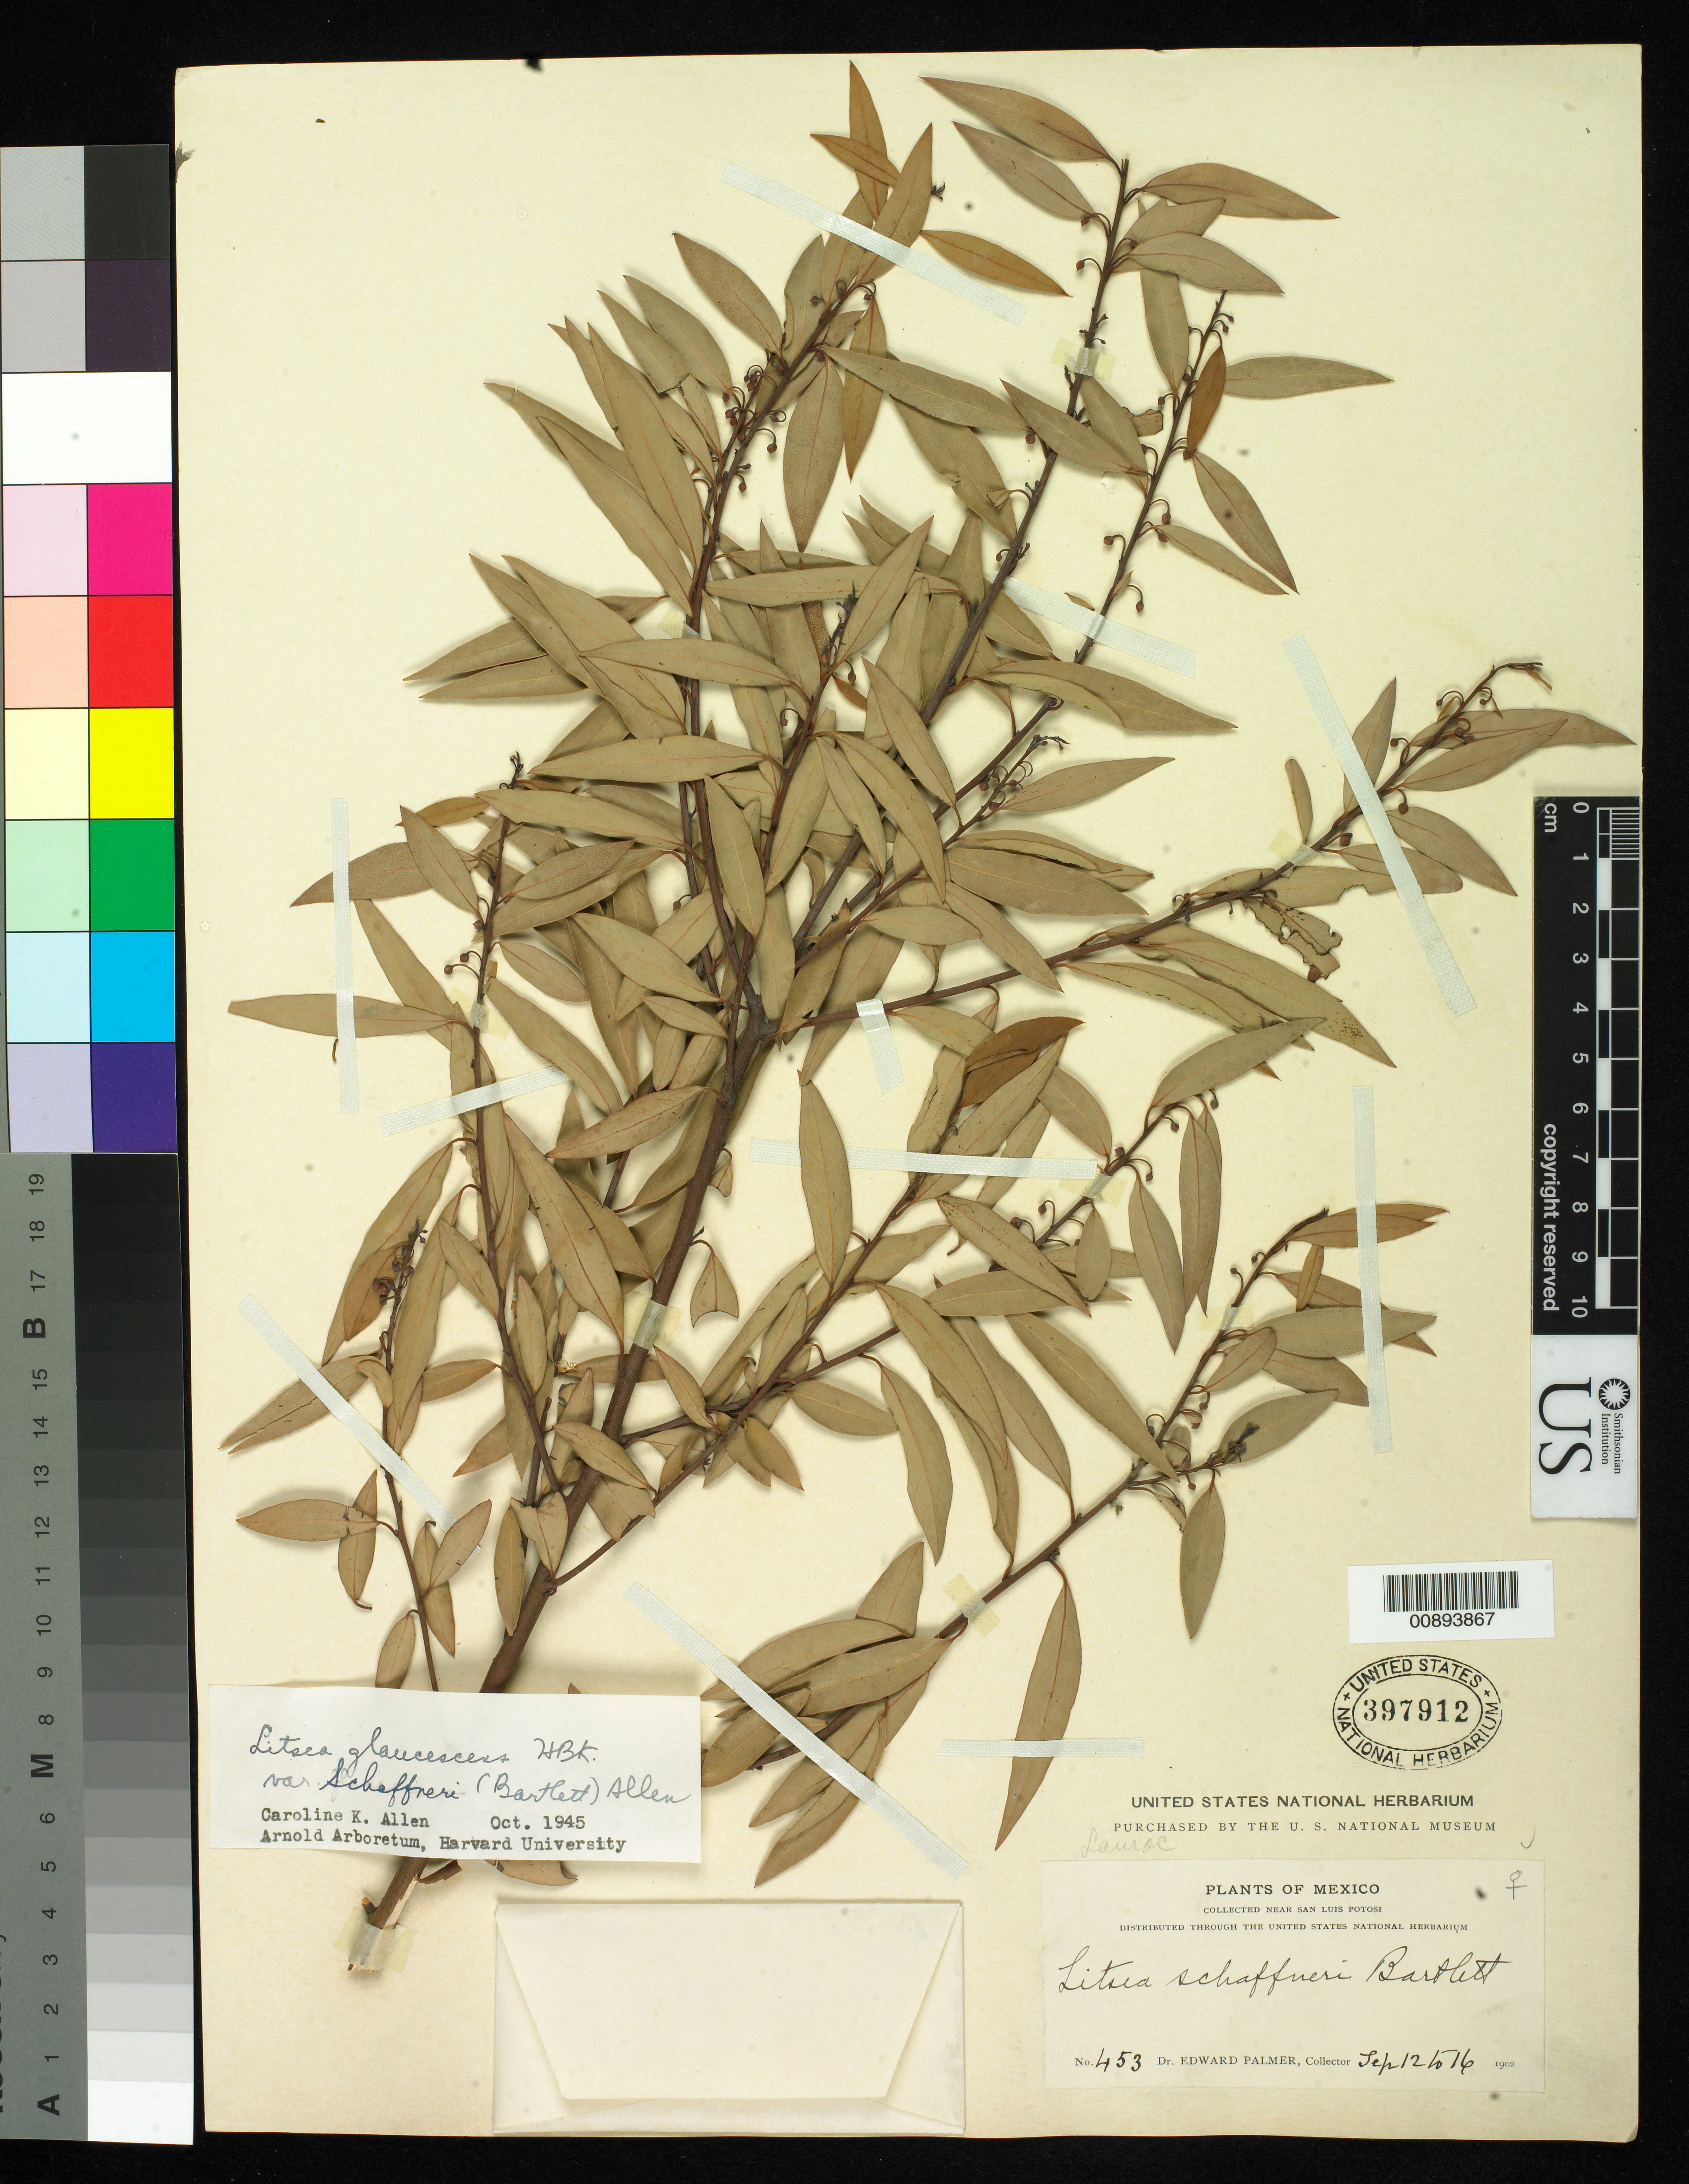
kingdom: Plantae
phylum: Tracheophyta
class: Magnoliopsida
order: Laurales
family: Lauraceae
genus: Litsea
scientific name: Litsea glaucescens var. schaffneri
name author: Kunth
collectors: E. Palmer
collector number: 453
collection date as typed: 12 Sep 1902 to 16 Sep 1902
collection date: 1902-09-12/1902-09-16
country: Mexico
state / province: San Luis Potosí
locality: Near San Luis Potosí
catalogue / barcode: US 397912